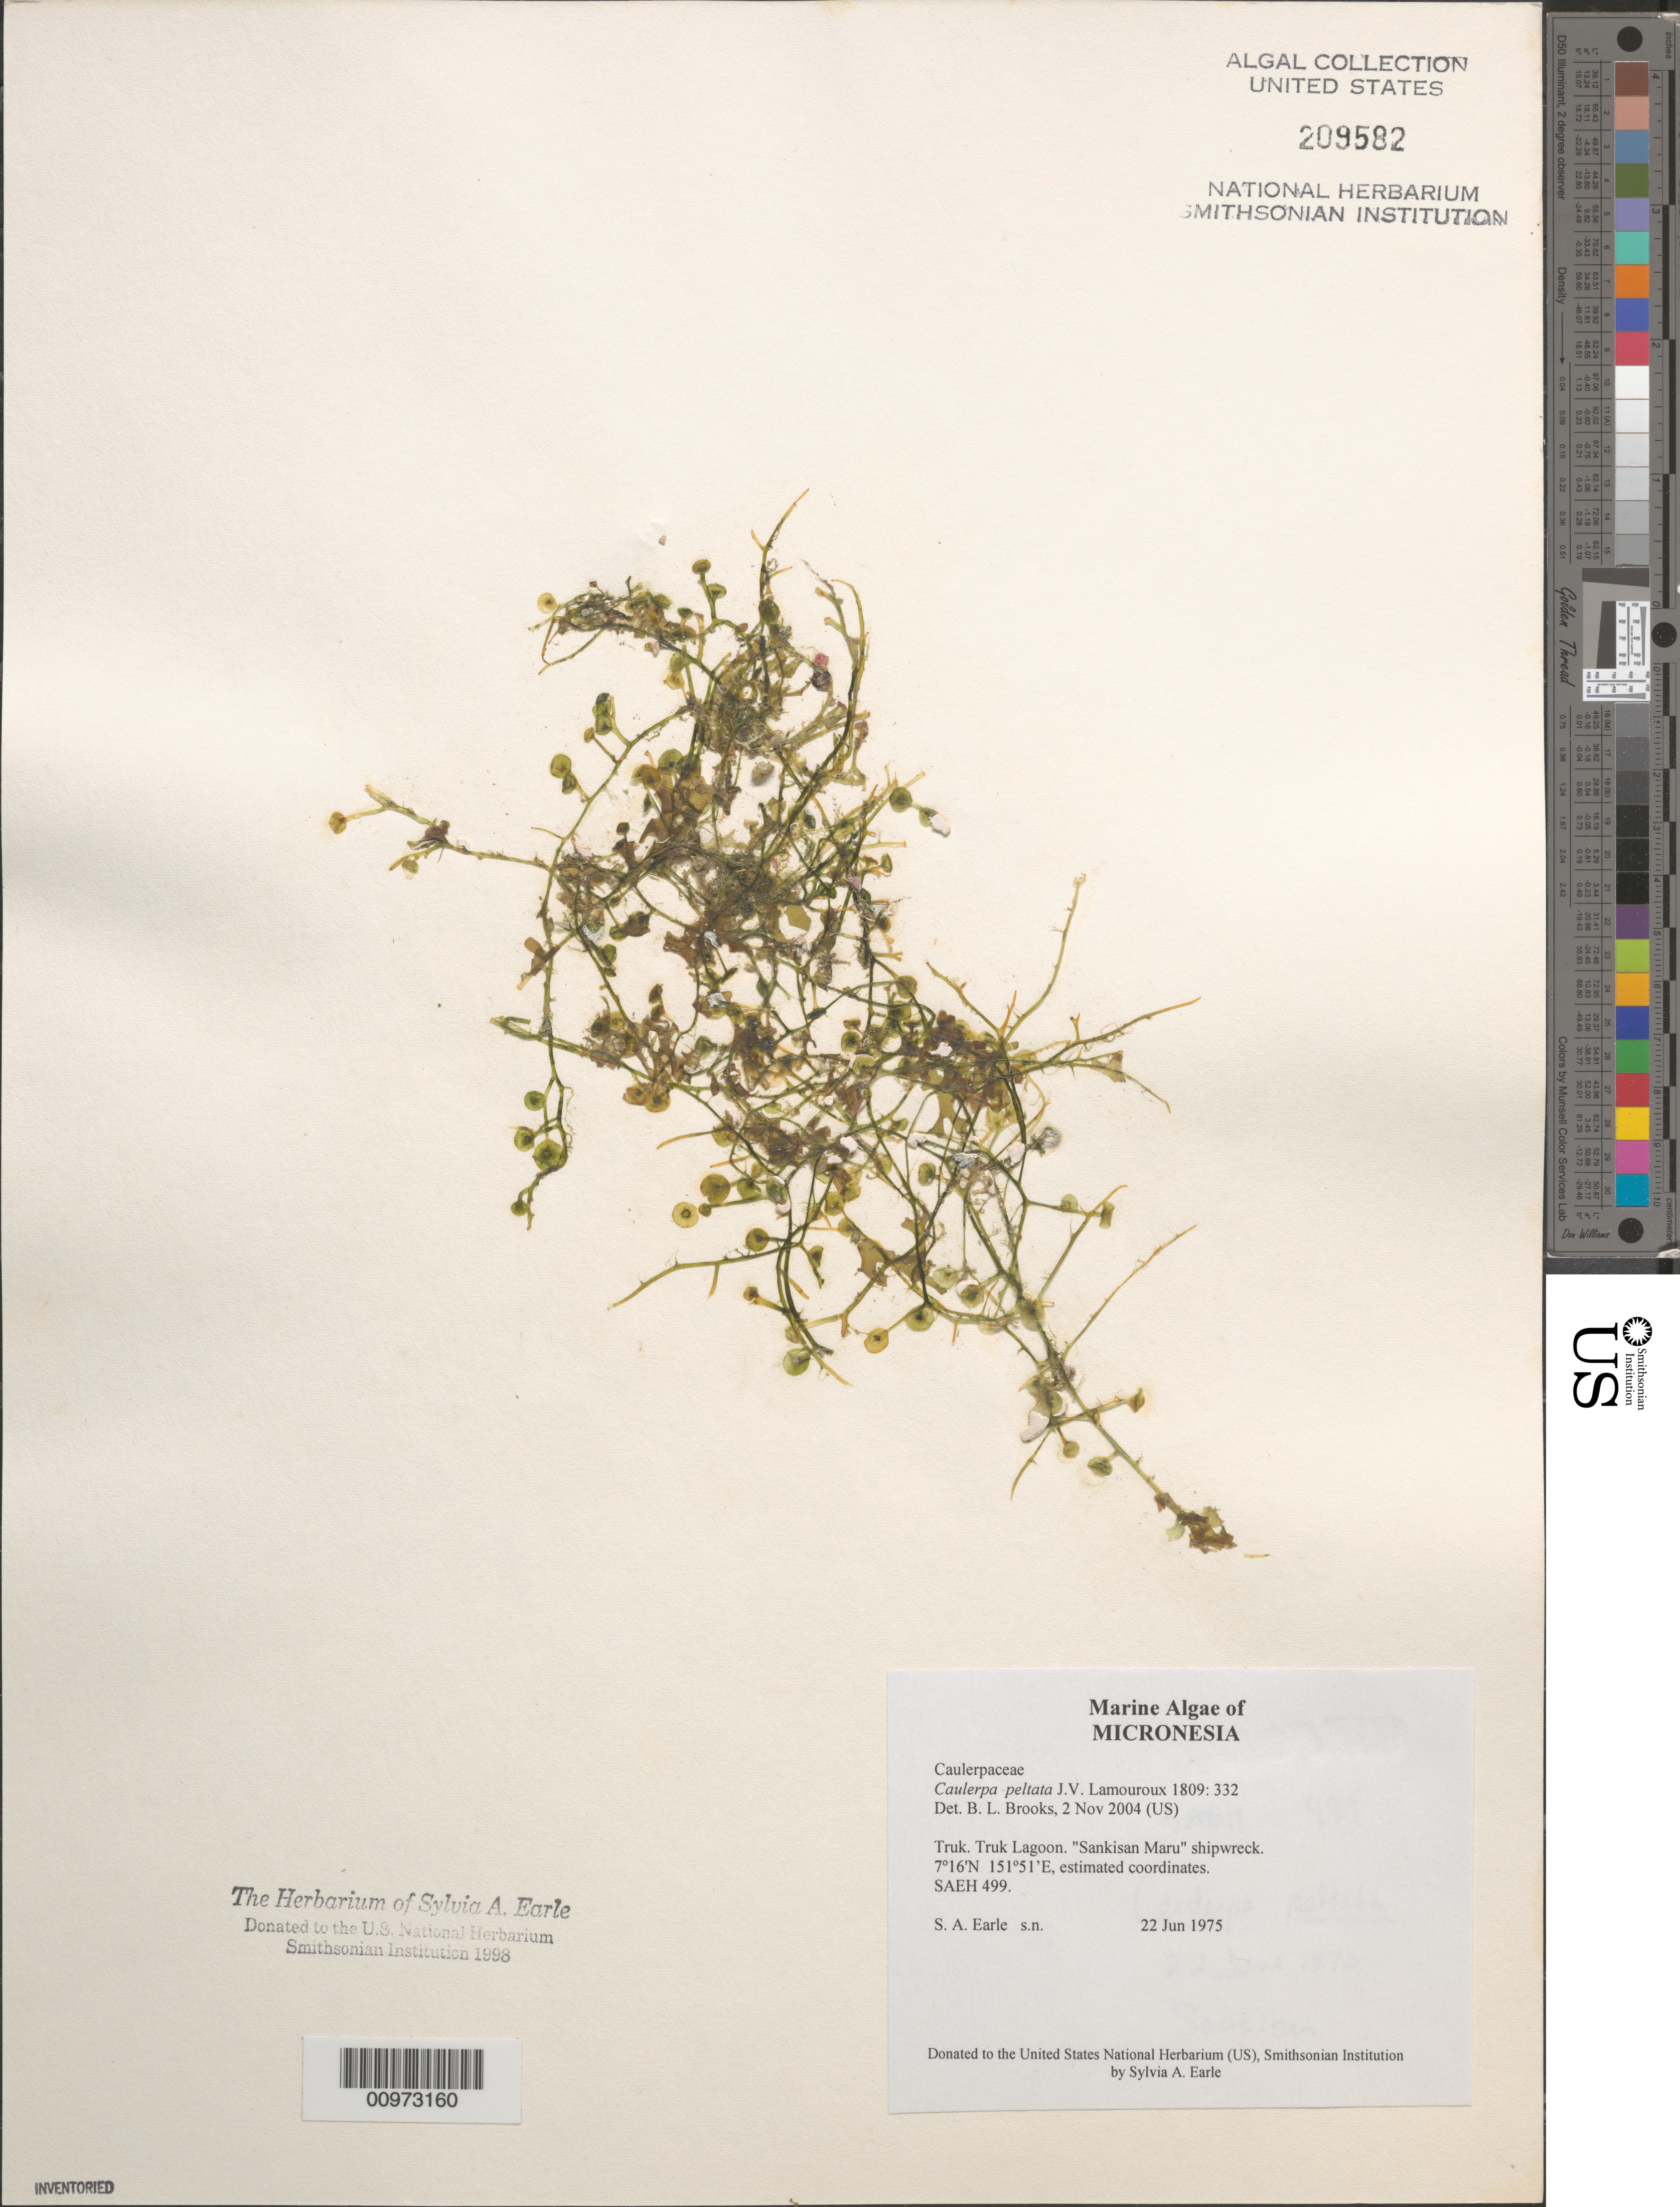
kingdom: Plantae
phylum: Chlorophyta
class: Ulvophyceae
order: Bryopsidales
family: Caulerpaceae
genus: Caulerpa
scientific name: Caulerpa peltata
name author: J.V.Lamouroux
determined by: Brooks, B. L., (BOT), Smithsonian Institution - National Museum of Natural History (UNITED STATES)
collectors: S. A. Earle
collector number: SAEH 499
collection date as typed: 22 Jun 1975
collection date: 1975-06-22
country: Micronesia, Federated States of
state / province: Truk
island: Truk (Chuuk) Is.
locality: Chuuk Lagoon (Truk Lagoon), Sankisan Maru shipwreck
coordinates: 7 16'N, 151 51'E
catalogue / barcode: US 209582